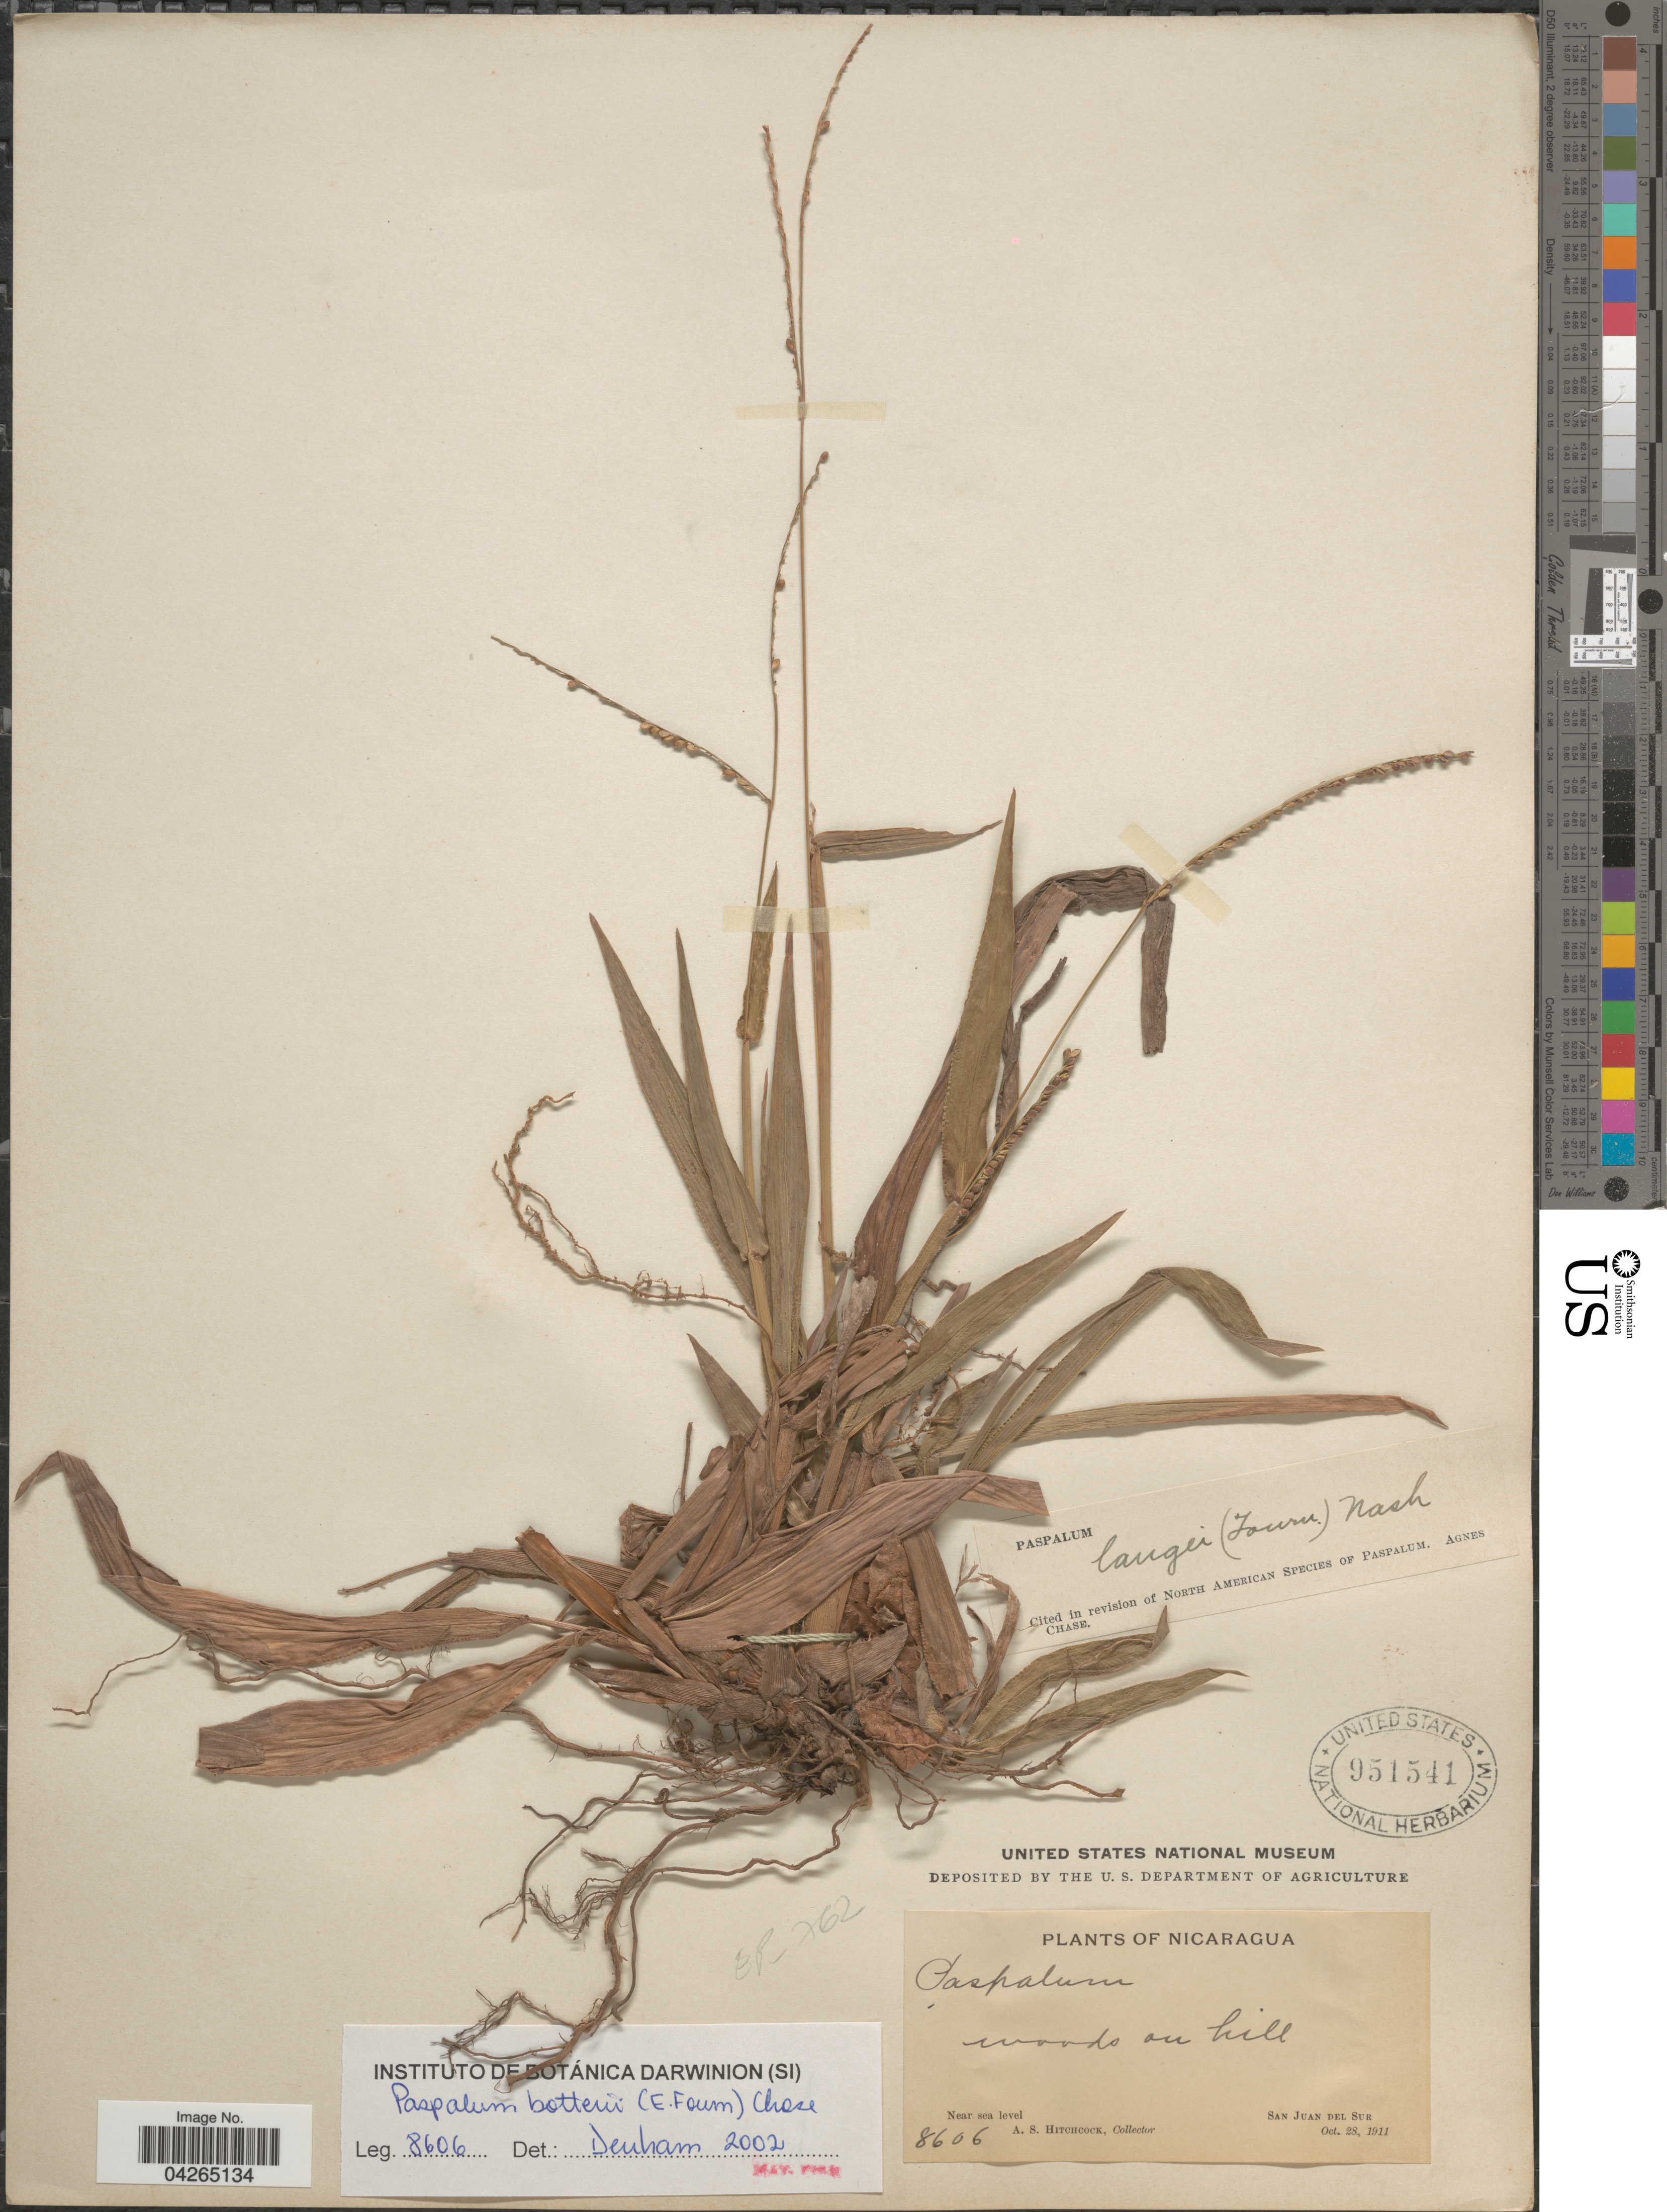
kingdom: Plantae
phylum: Tracheophyta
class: Liliopsida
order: Poales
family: Poaceae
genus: Paspalum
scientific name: Paspalum botterii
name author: (E. Fourn.) Chase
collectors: A. S. Hitchcock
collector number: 8606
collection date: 1911-10-28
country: Nicaragua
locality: Woods on hill. San Juan del Sur.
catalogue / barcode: US 951541